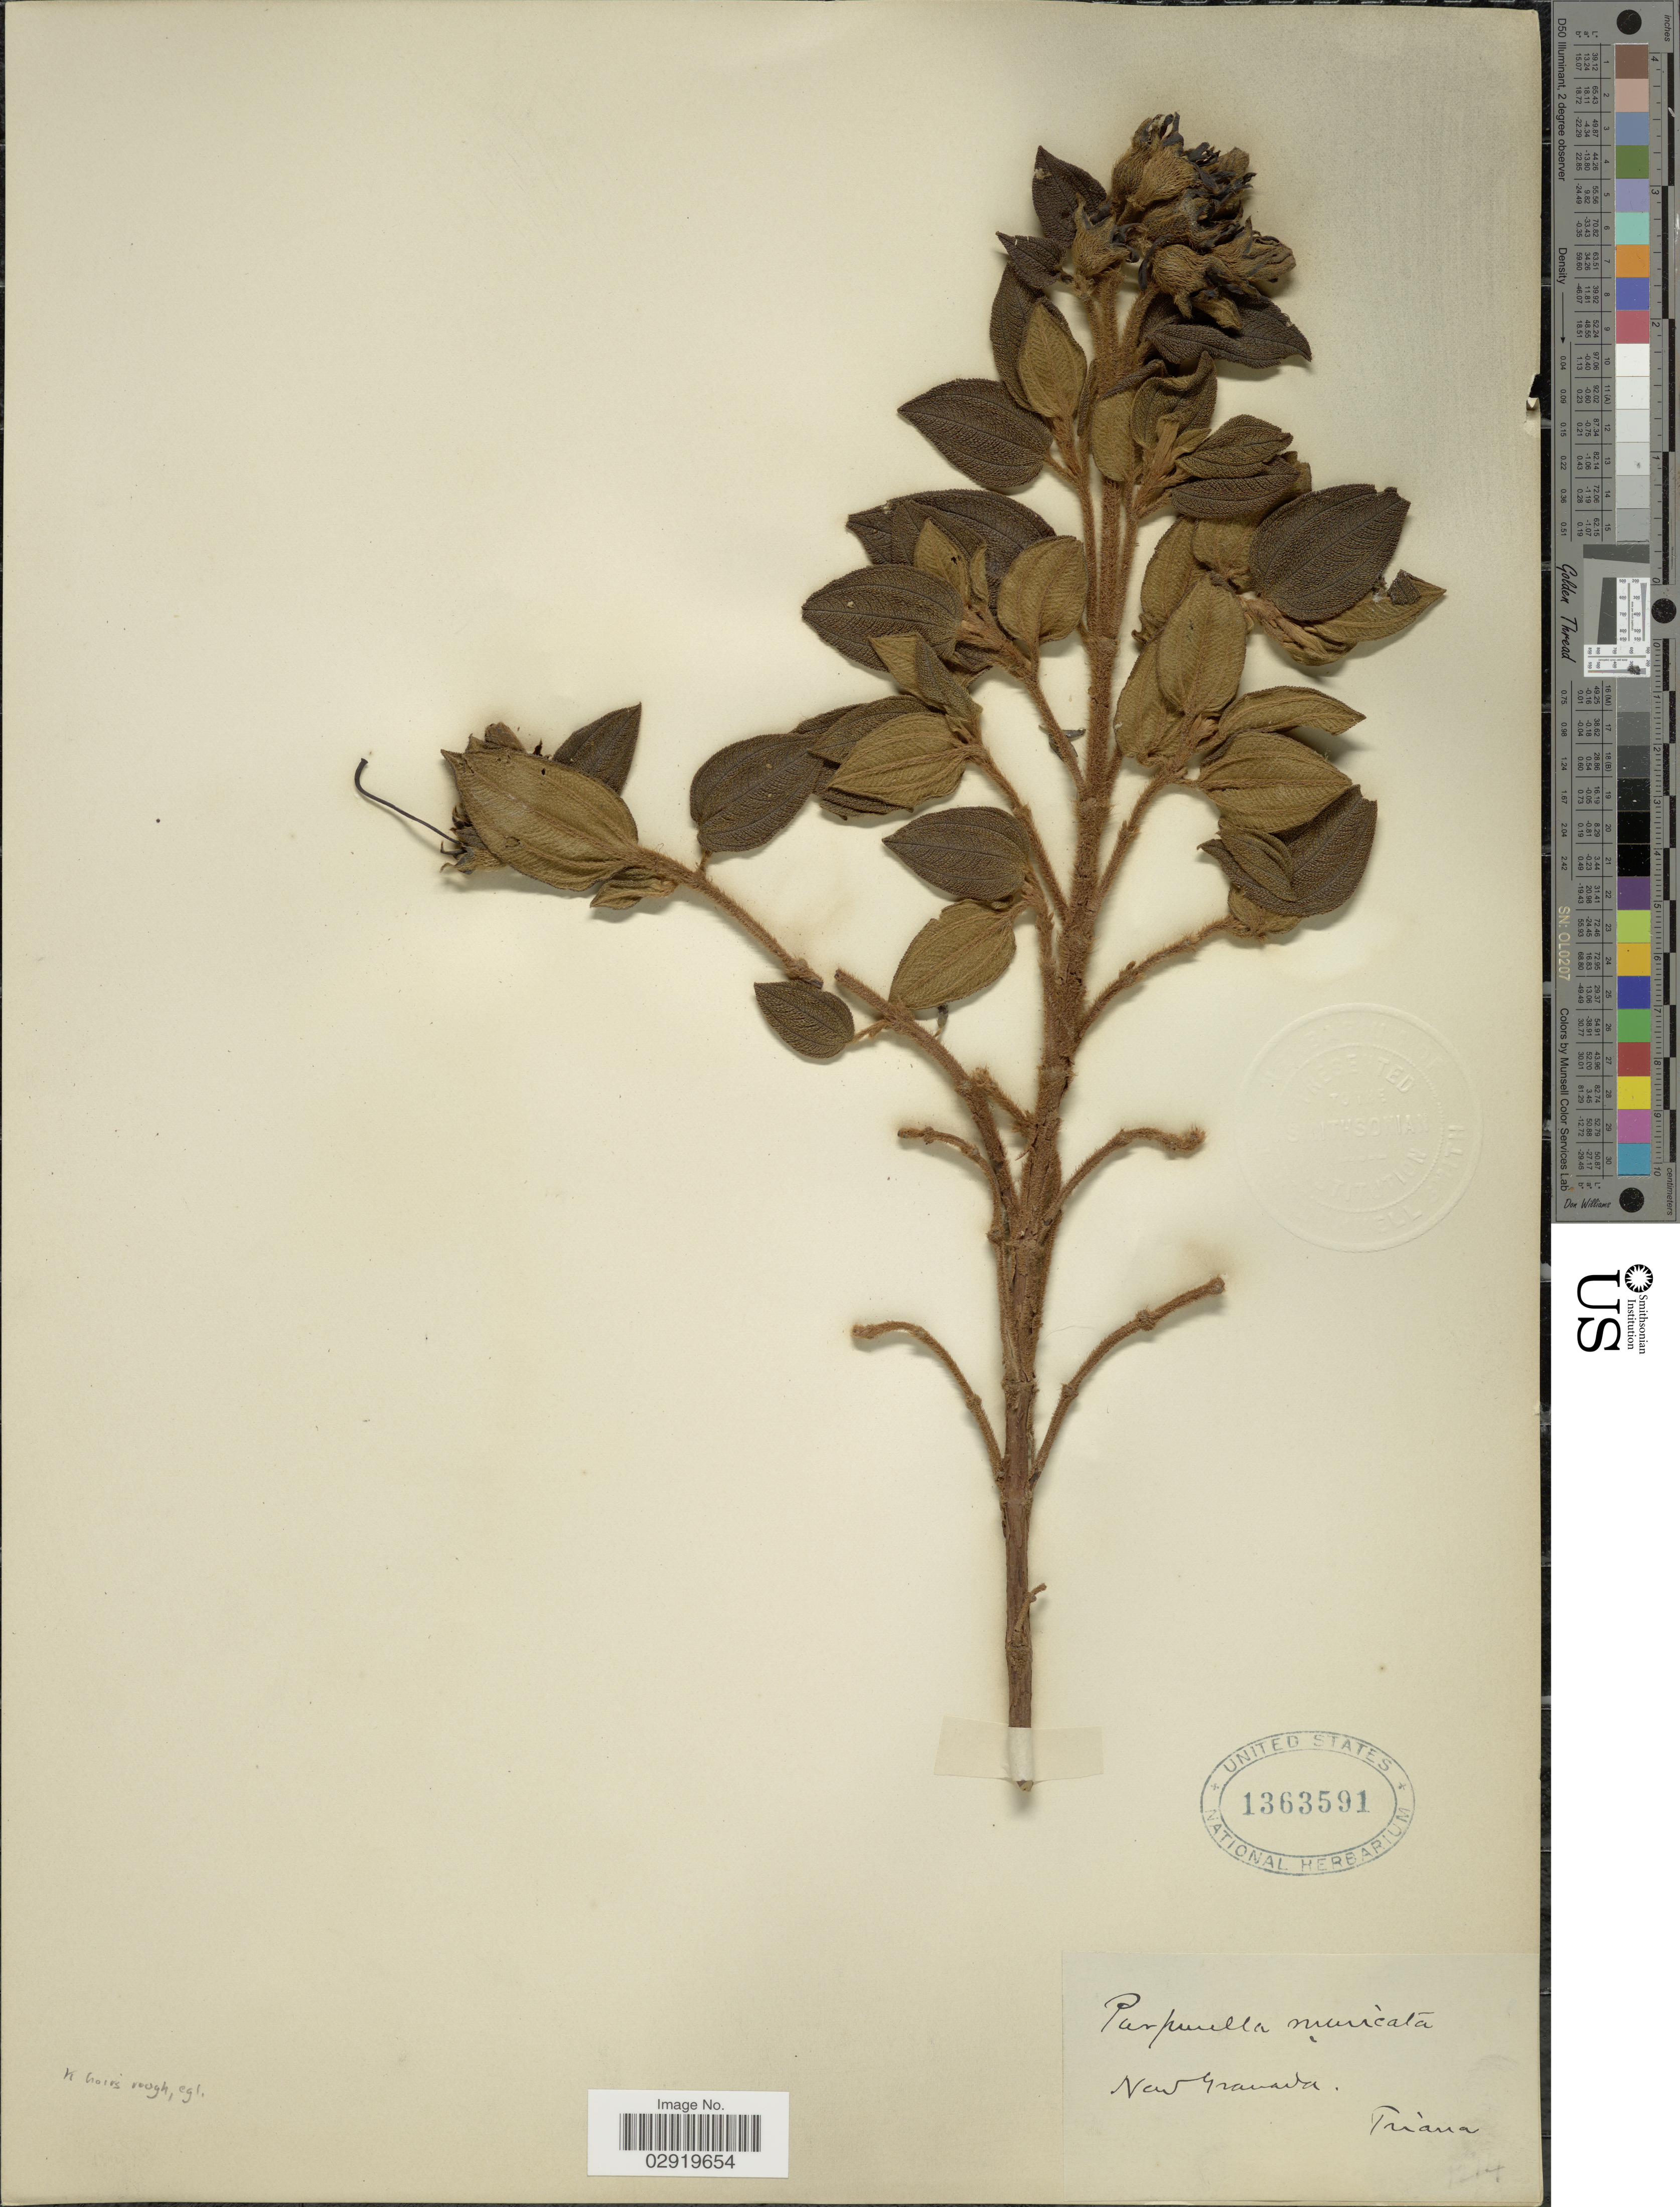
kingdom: Plantae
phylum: Tracheophyta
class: Magnoliopsida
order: Myrtales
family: Melastomataceae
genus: Chaetogastra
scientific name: Chaetogastra grossa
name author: (L. f.) P.J.F. Guim. & Michelang.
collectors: Triana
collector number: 1214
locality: New Granada.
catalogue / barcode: US 1363591